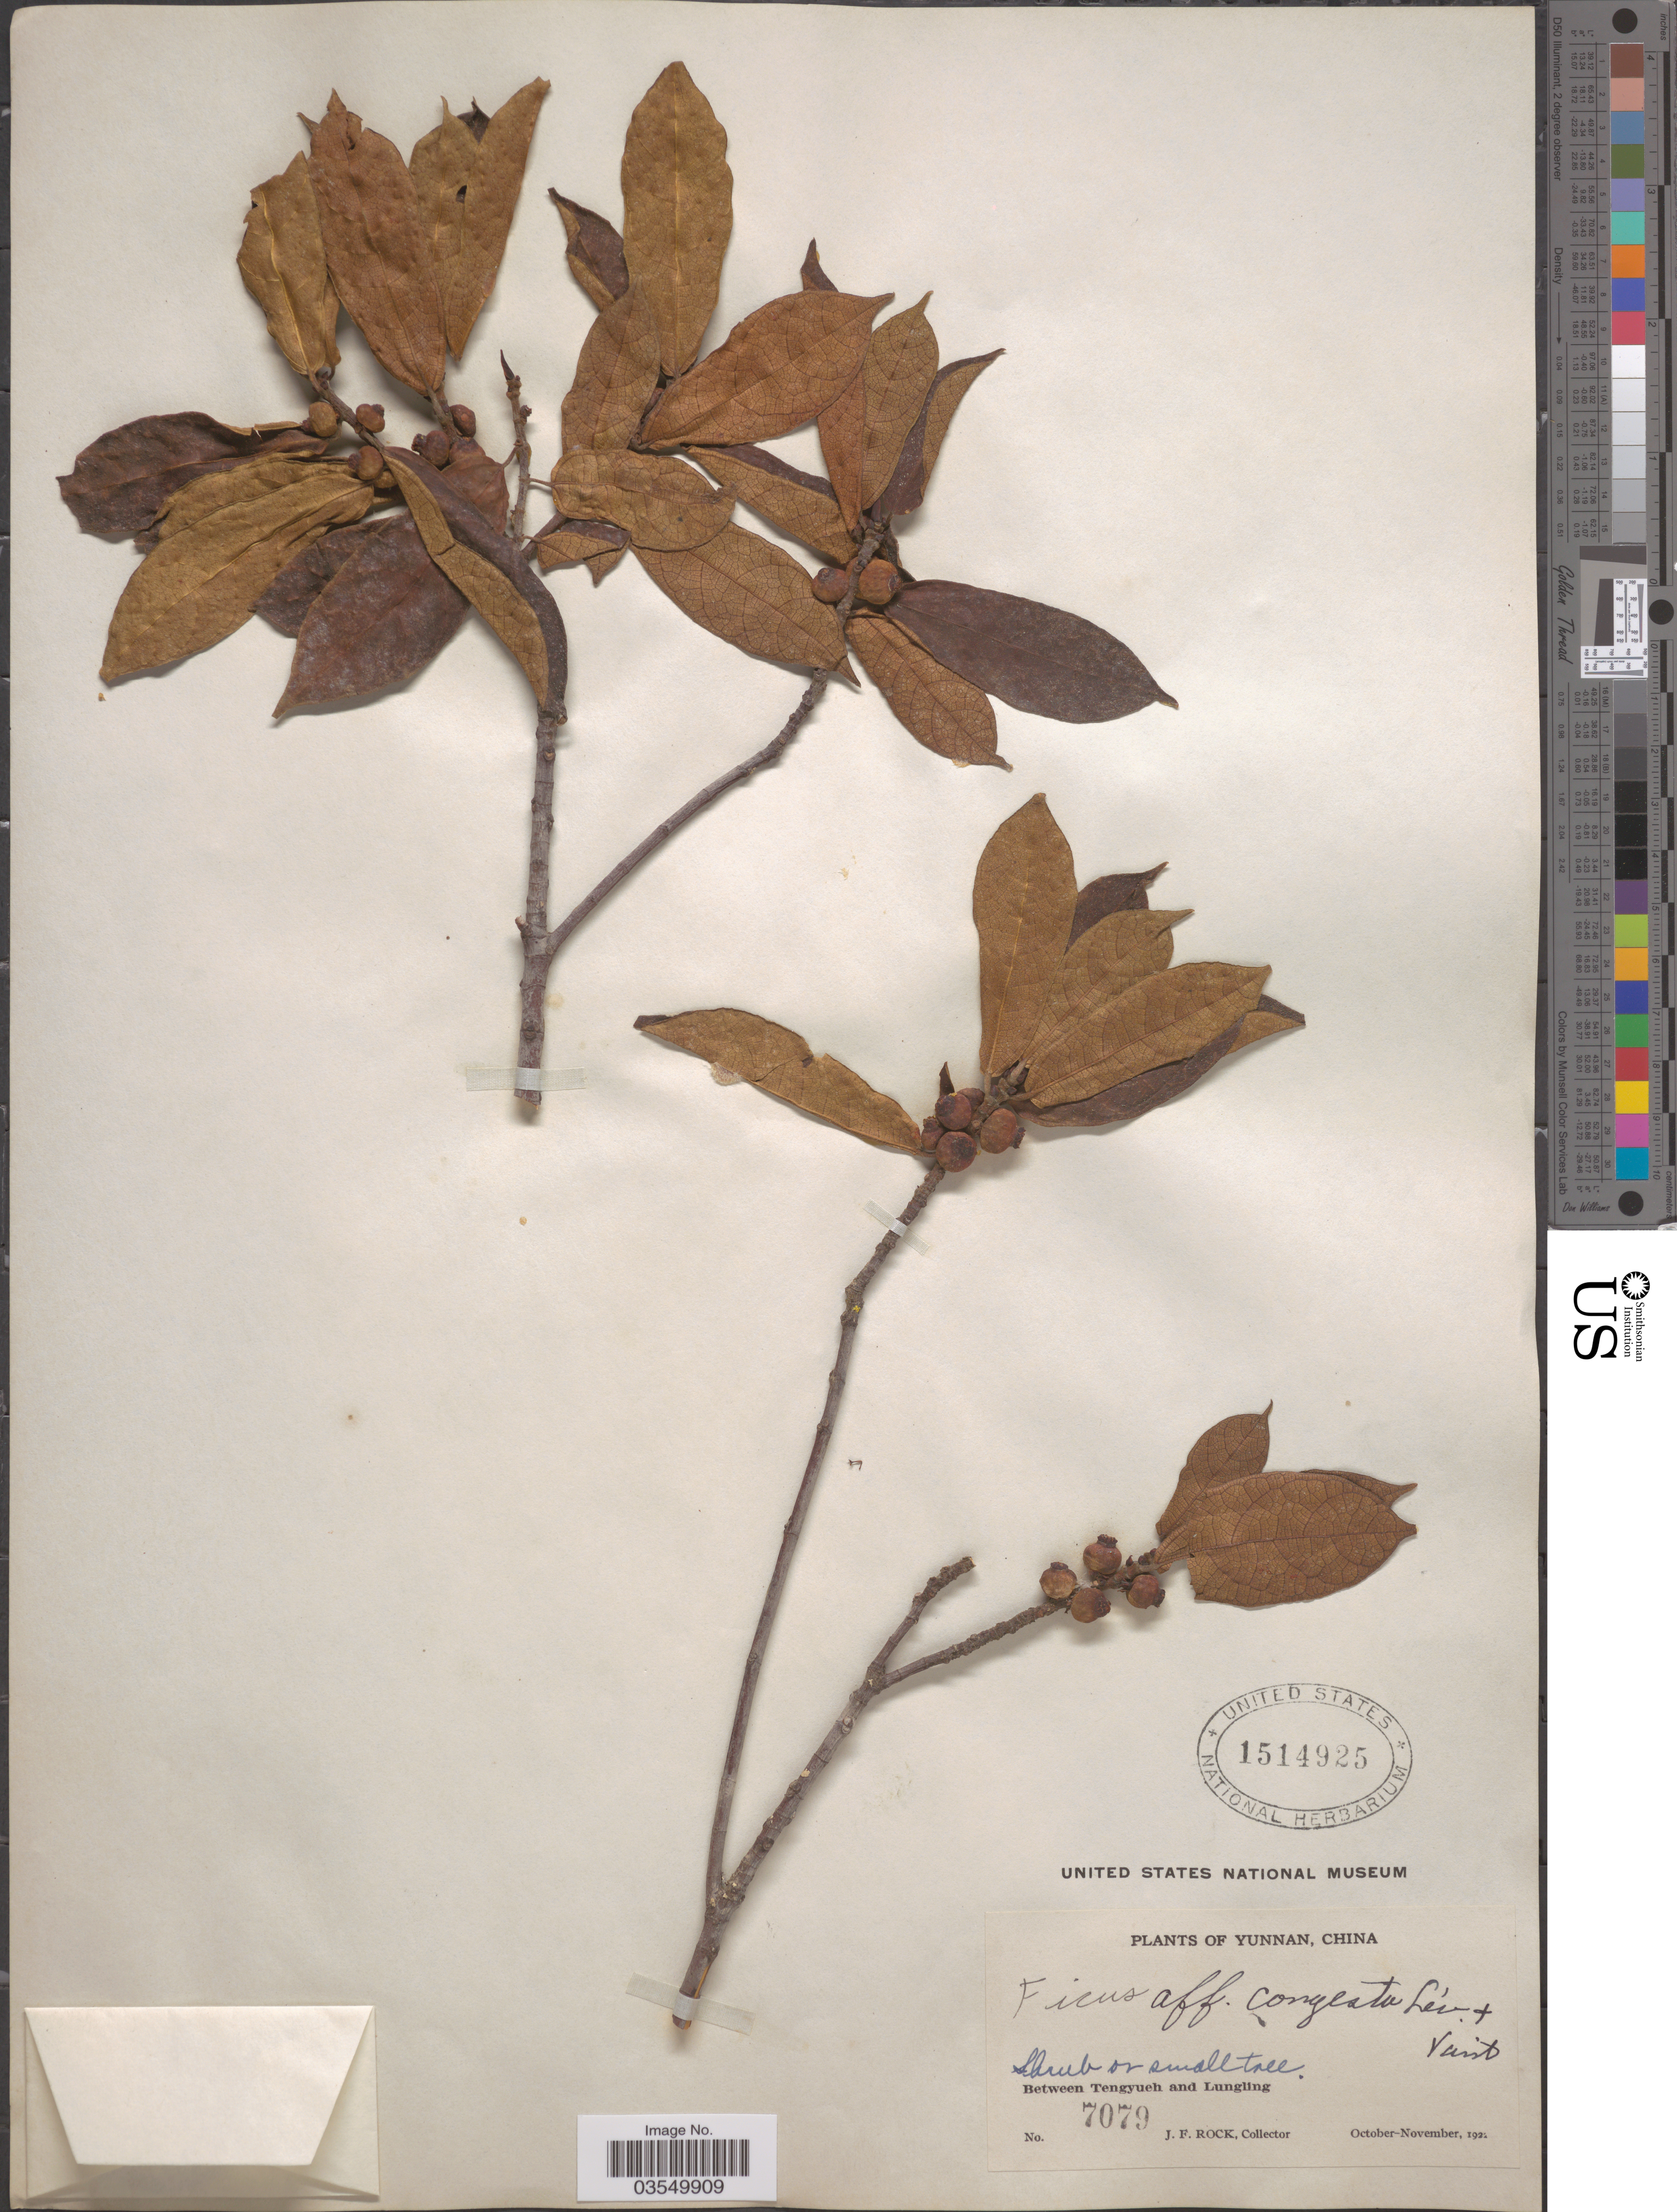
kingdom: Plantae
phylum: Tracheophyta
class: Magnoliopsida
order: Rosales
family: Moraceae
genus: Ficus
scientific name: Ficus congesta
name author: Roxb.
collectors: J. Rock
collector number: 7079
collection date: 1922-10/1922-11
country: China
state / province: Yunnan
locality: Between Tengyueh and Lungling.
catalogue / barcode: US 1514925